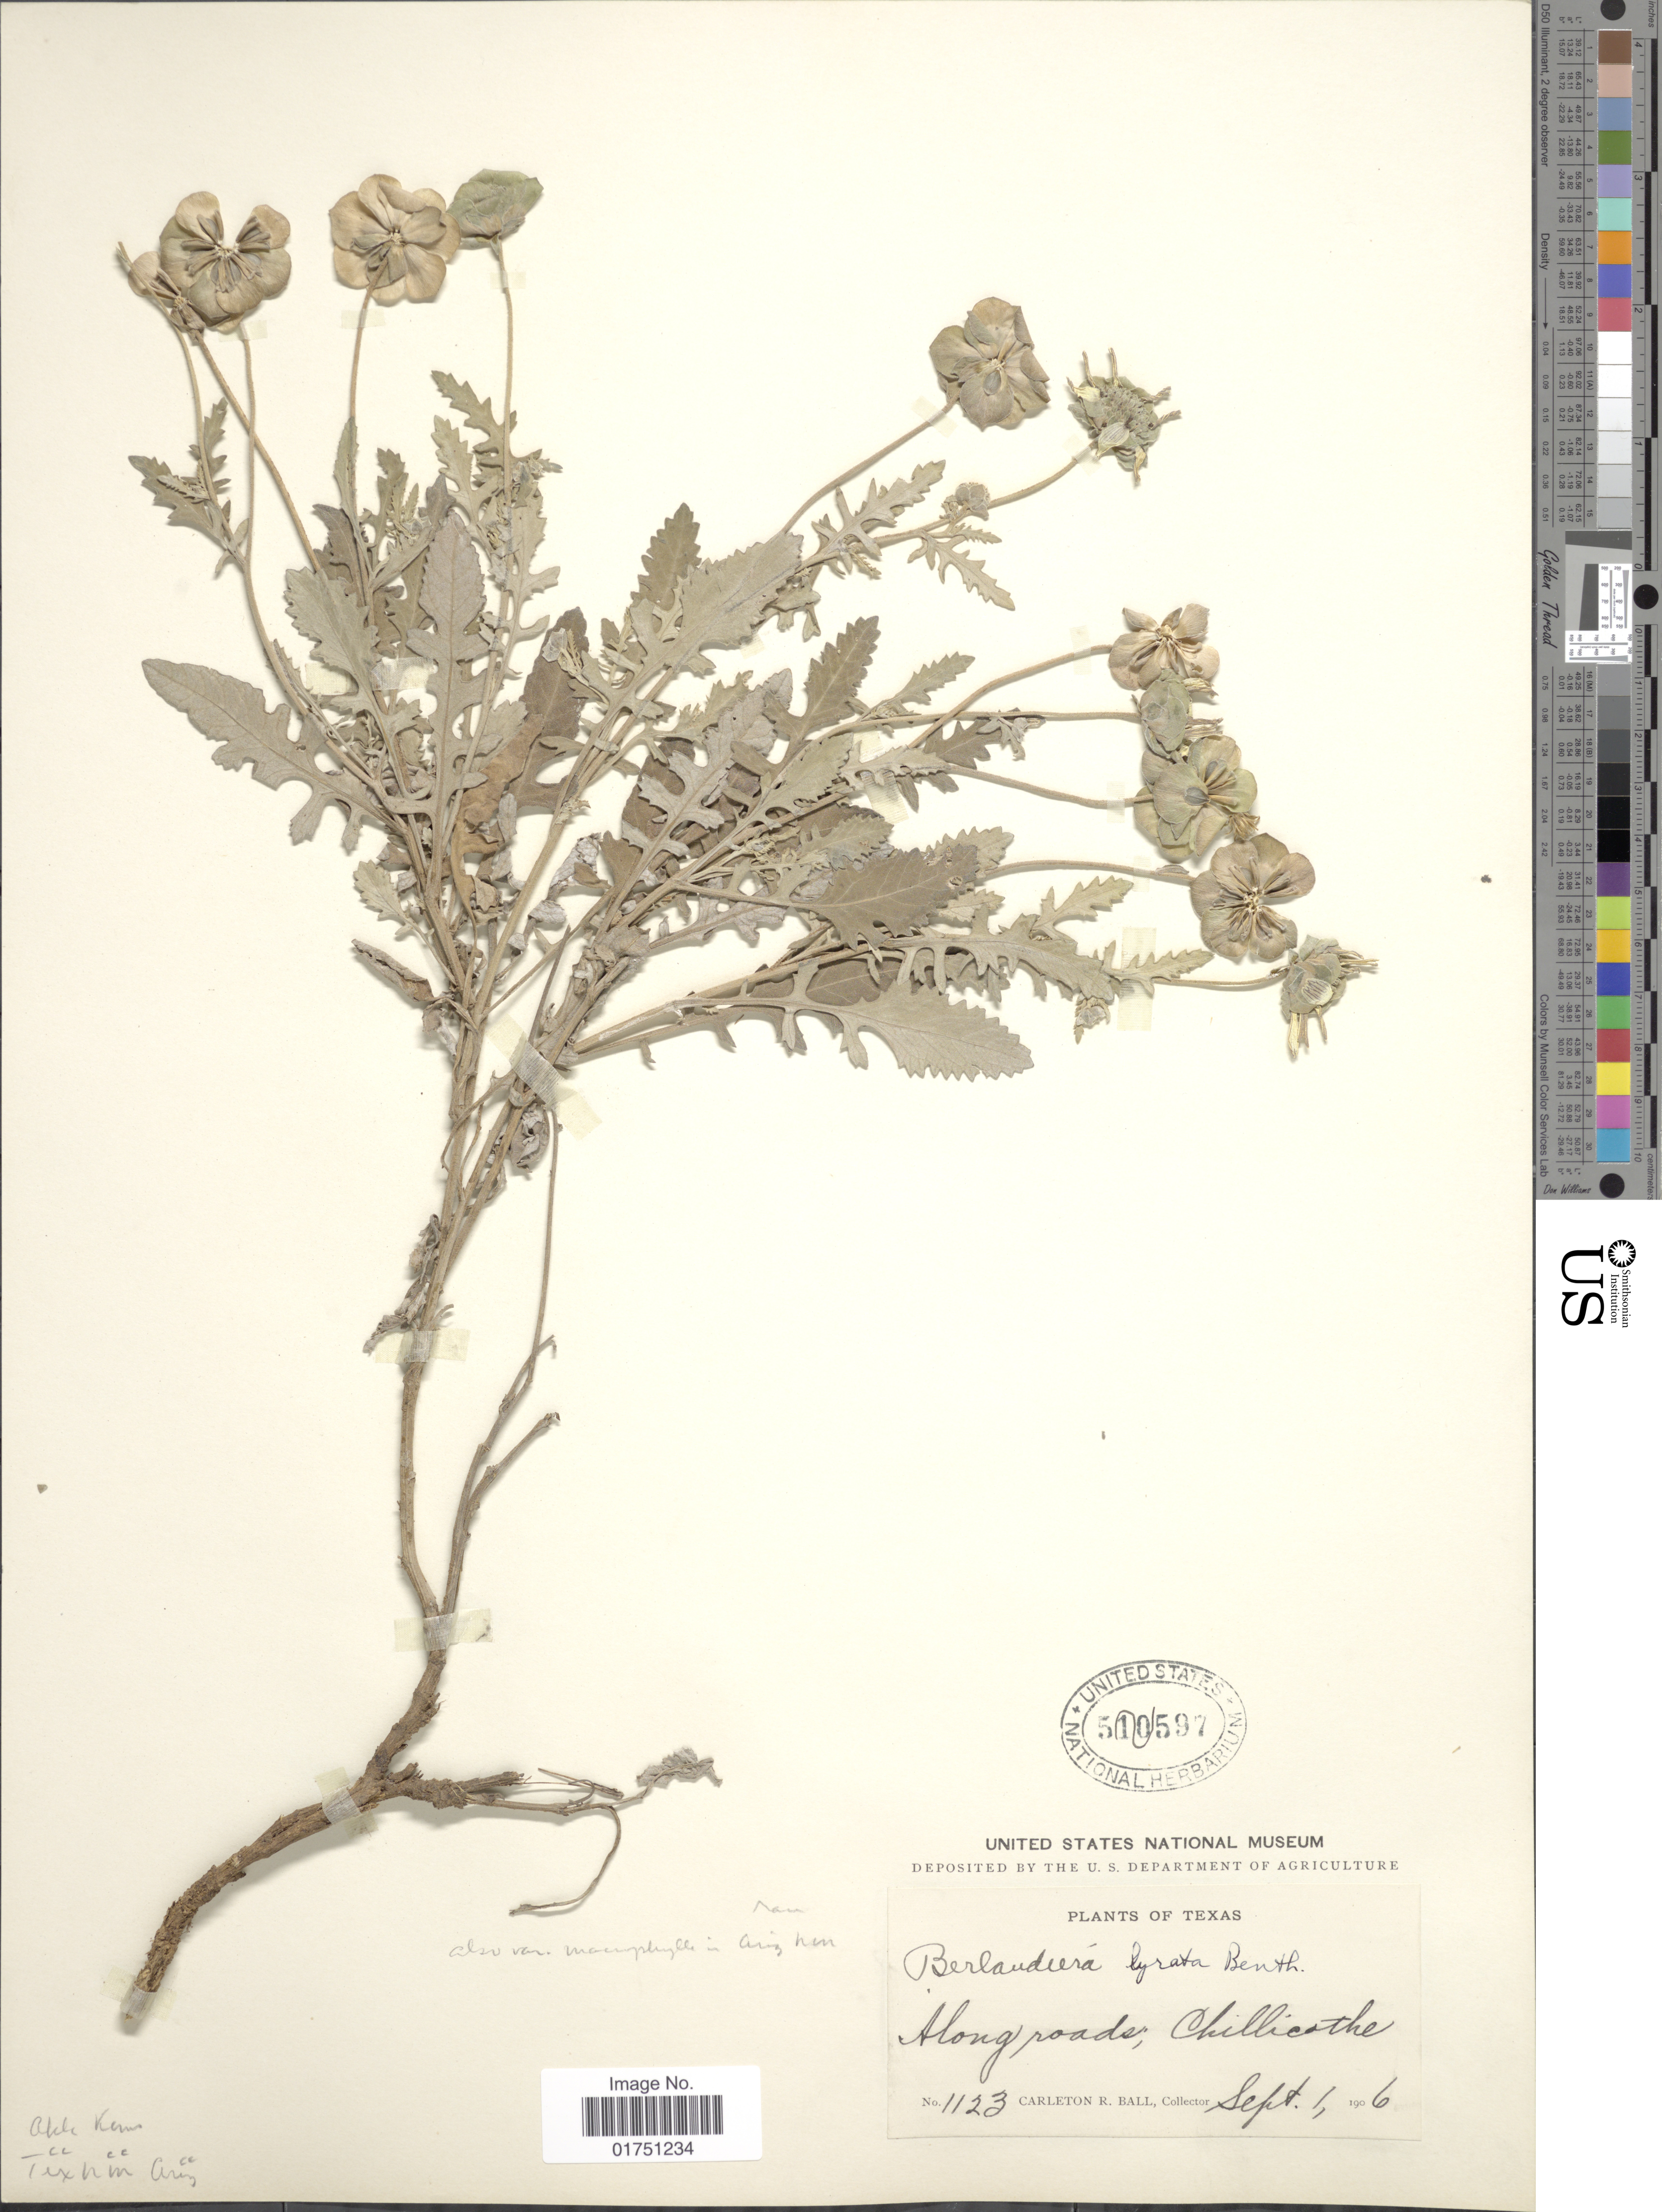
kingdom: Plantae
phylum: Tracheophyta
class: Magnoliopsida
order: Asterales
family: Asteraceae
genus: Berlandiera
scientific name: Berlandiera lyrata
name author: Benth.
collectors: C. R. Ball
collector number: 1123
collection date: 1906-09-01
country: United States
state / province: Texas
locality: Along roads, Chillicothe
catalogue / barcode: US 510597